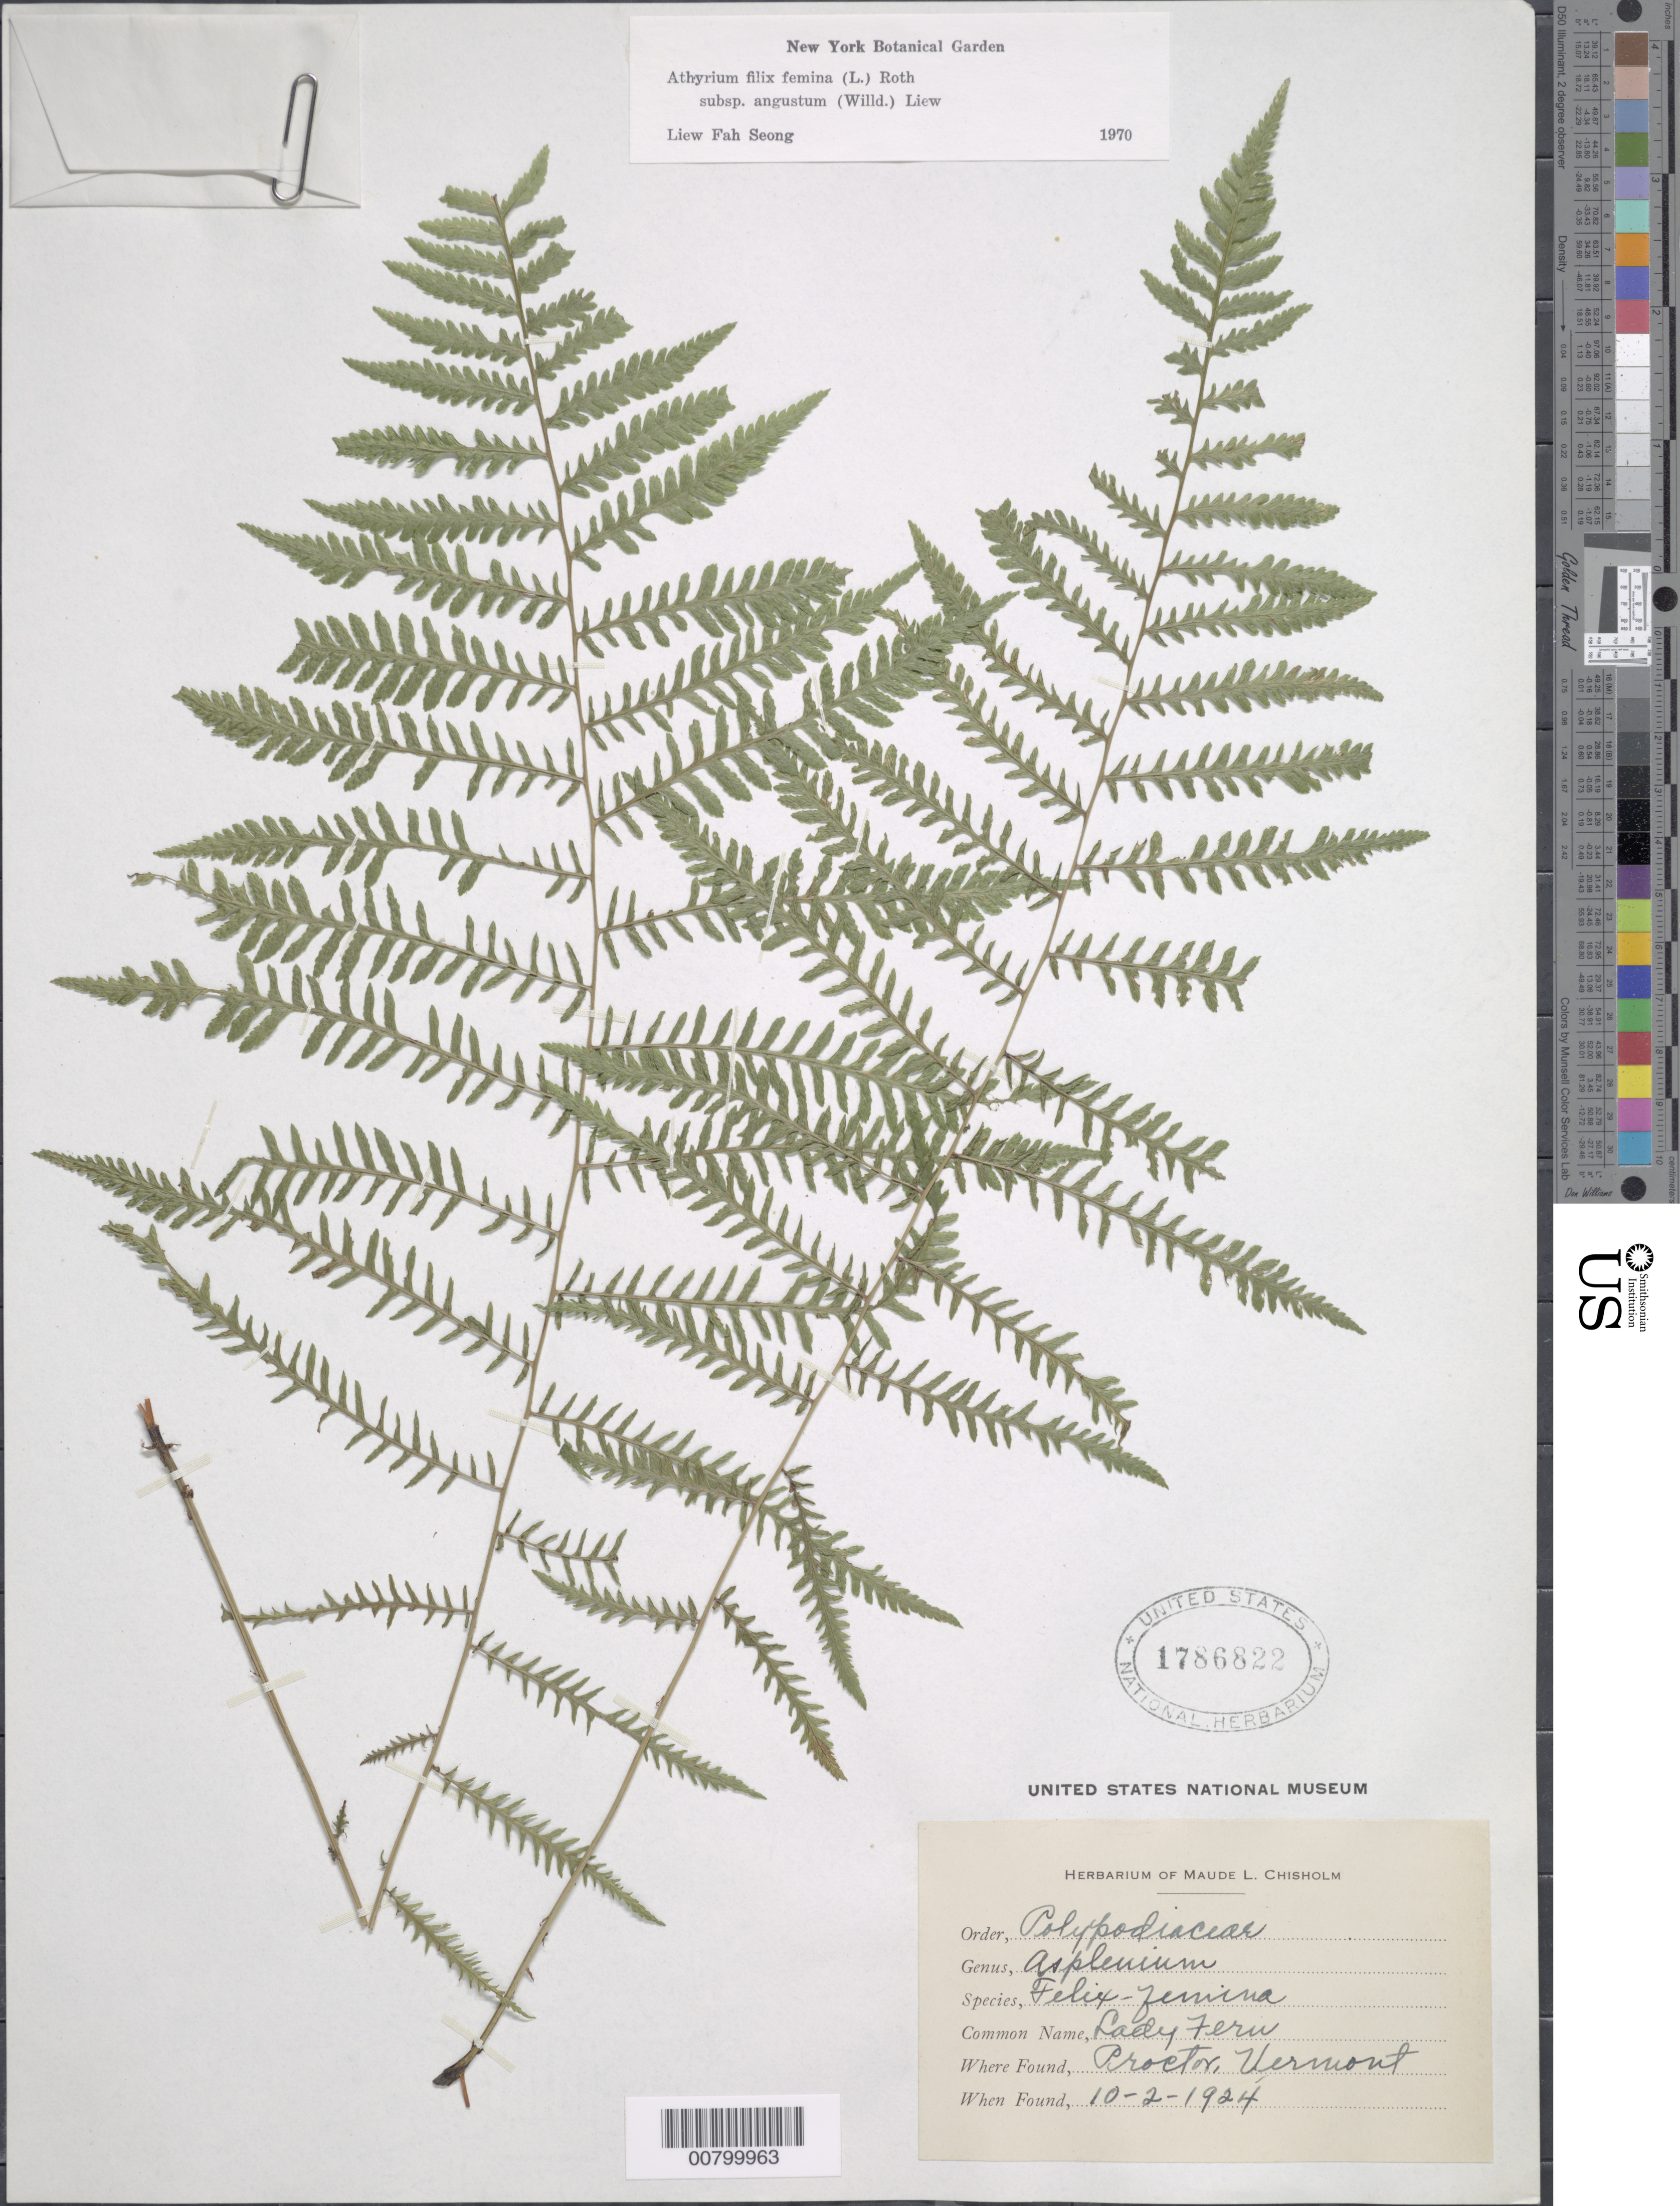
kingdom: Plantae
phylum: Tracheophyta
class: Polypodiopsida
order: Polypodiales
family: Athyriaceae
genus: Athyrium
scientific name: Athyrium filix-femina subsp. angustatum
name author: (Willd.) R.T. Clausen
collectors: ex herb. Maude L. Chisholm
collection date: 1924-10-02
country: United States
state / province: Vermont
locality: Proctor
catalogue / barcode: US 1786822